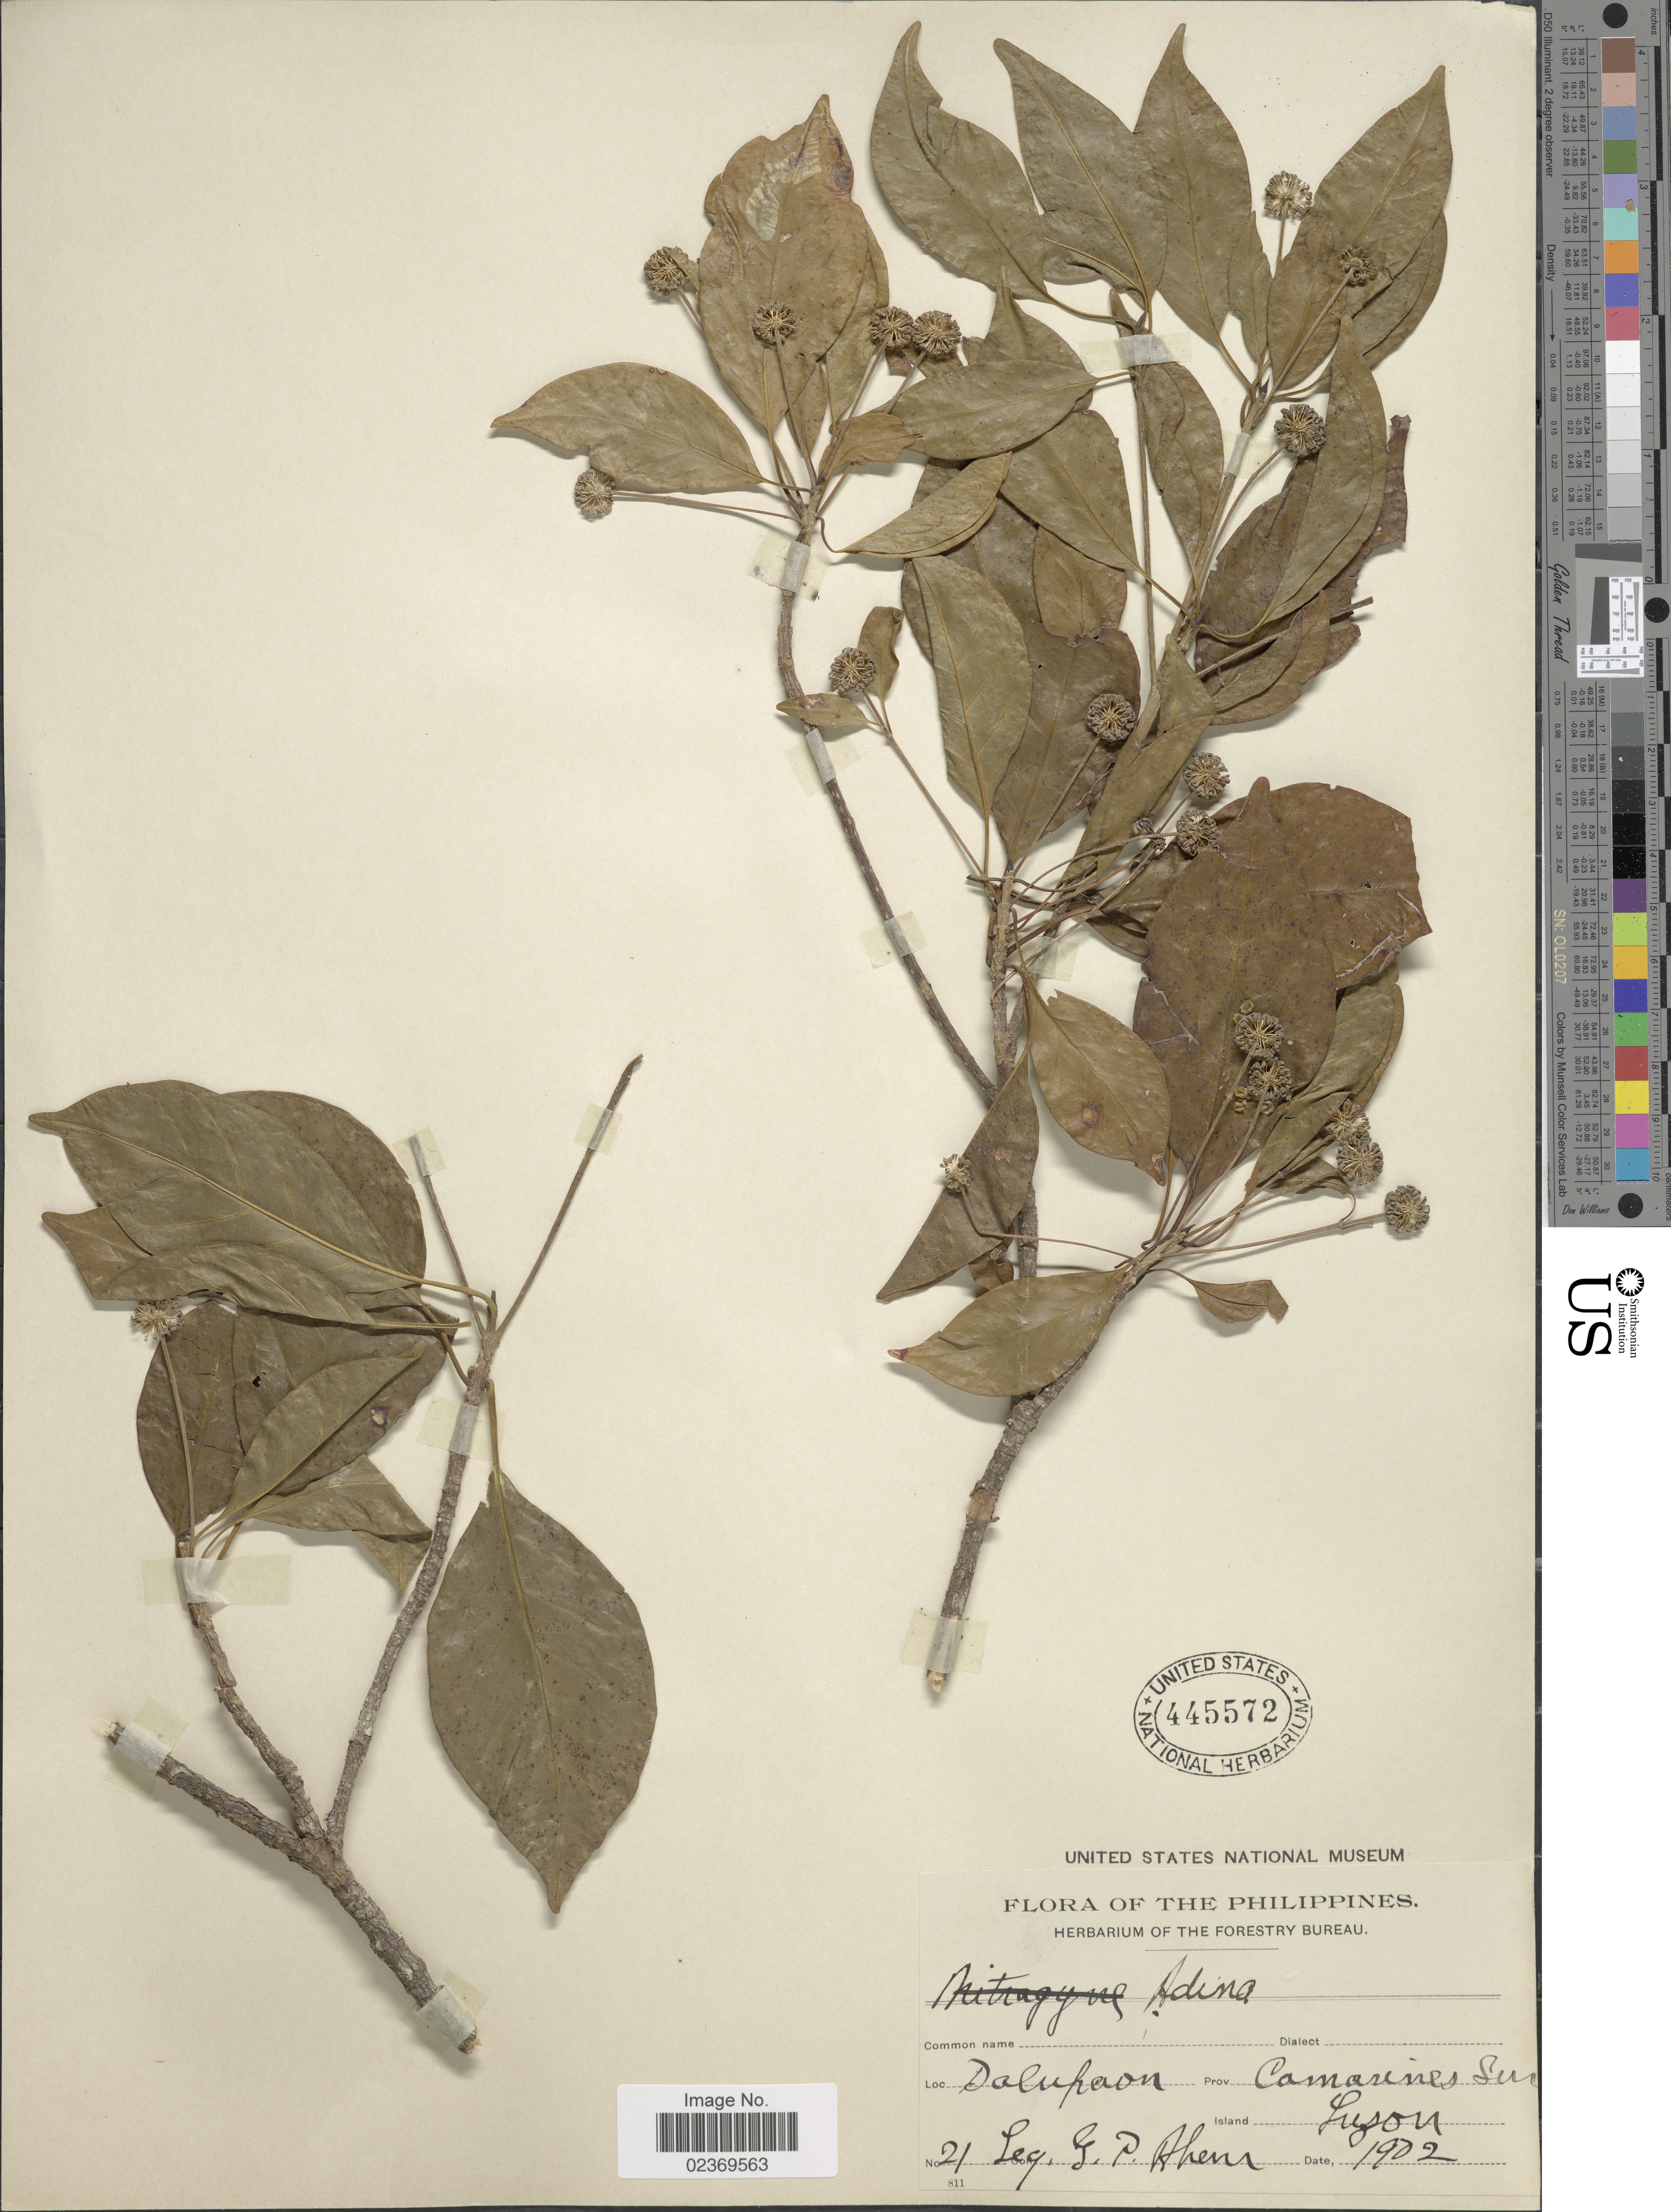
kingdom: Plantae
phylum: Tracheophyta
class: Magnoliopsida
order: Gentianales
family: Rubiaceae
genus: Adina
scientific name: Adina sp.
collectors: G. Ahem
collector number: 21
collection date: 1902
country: Philippines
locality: Dalupaon, Prov. Camarines Sur. Luzon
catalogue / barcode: US 445572